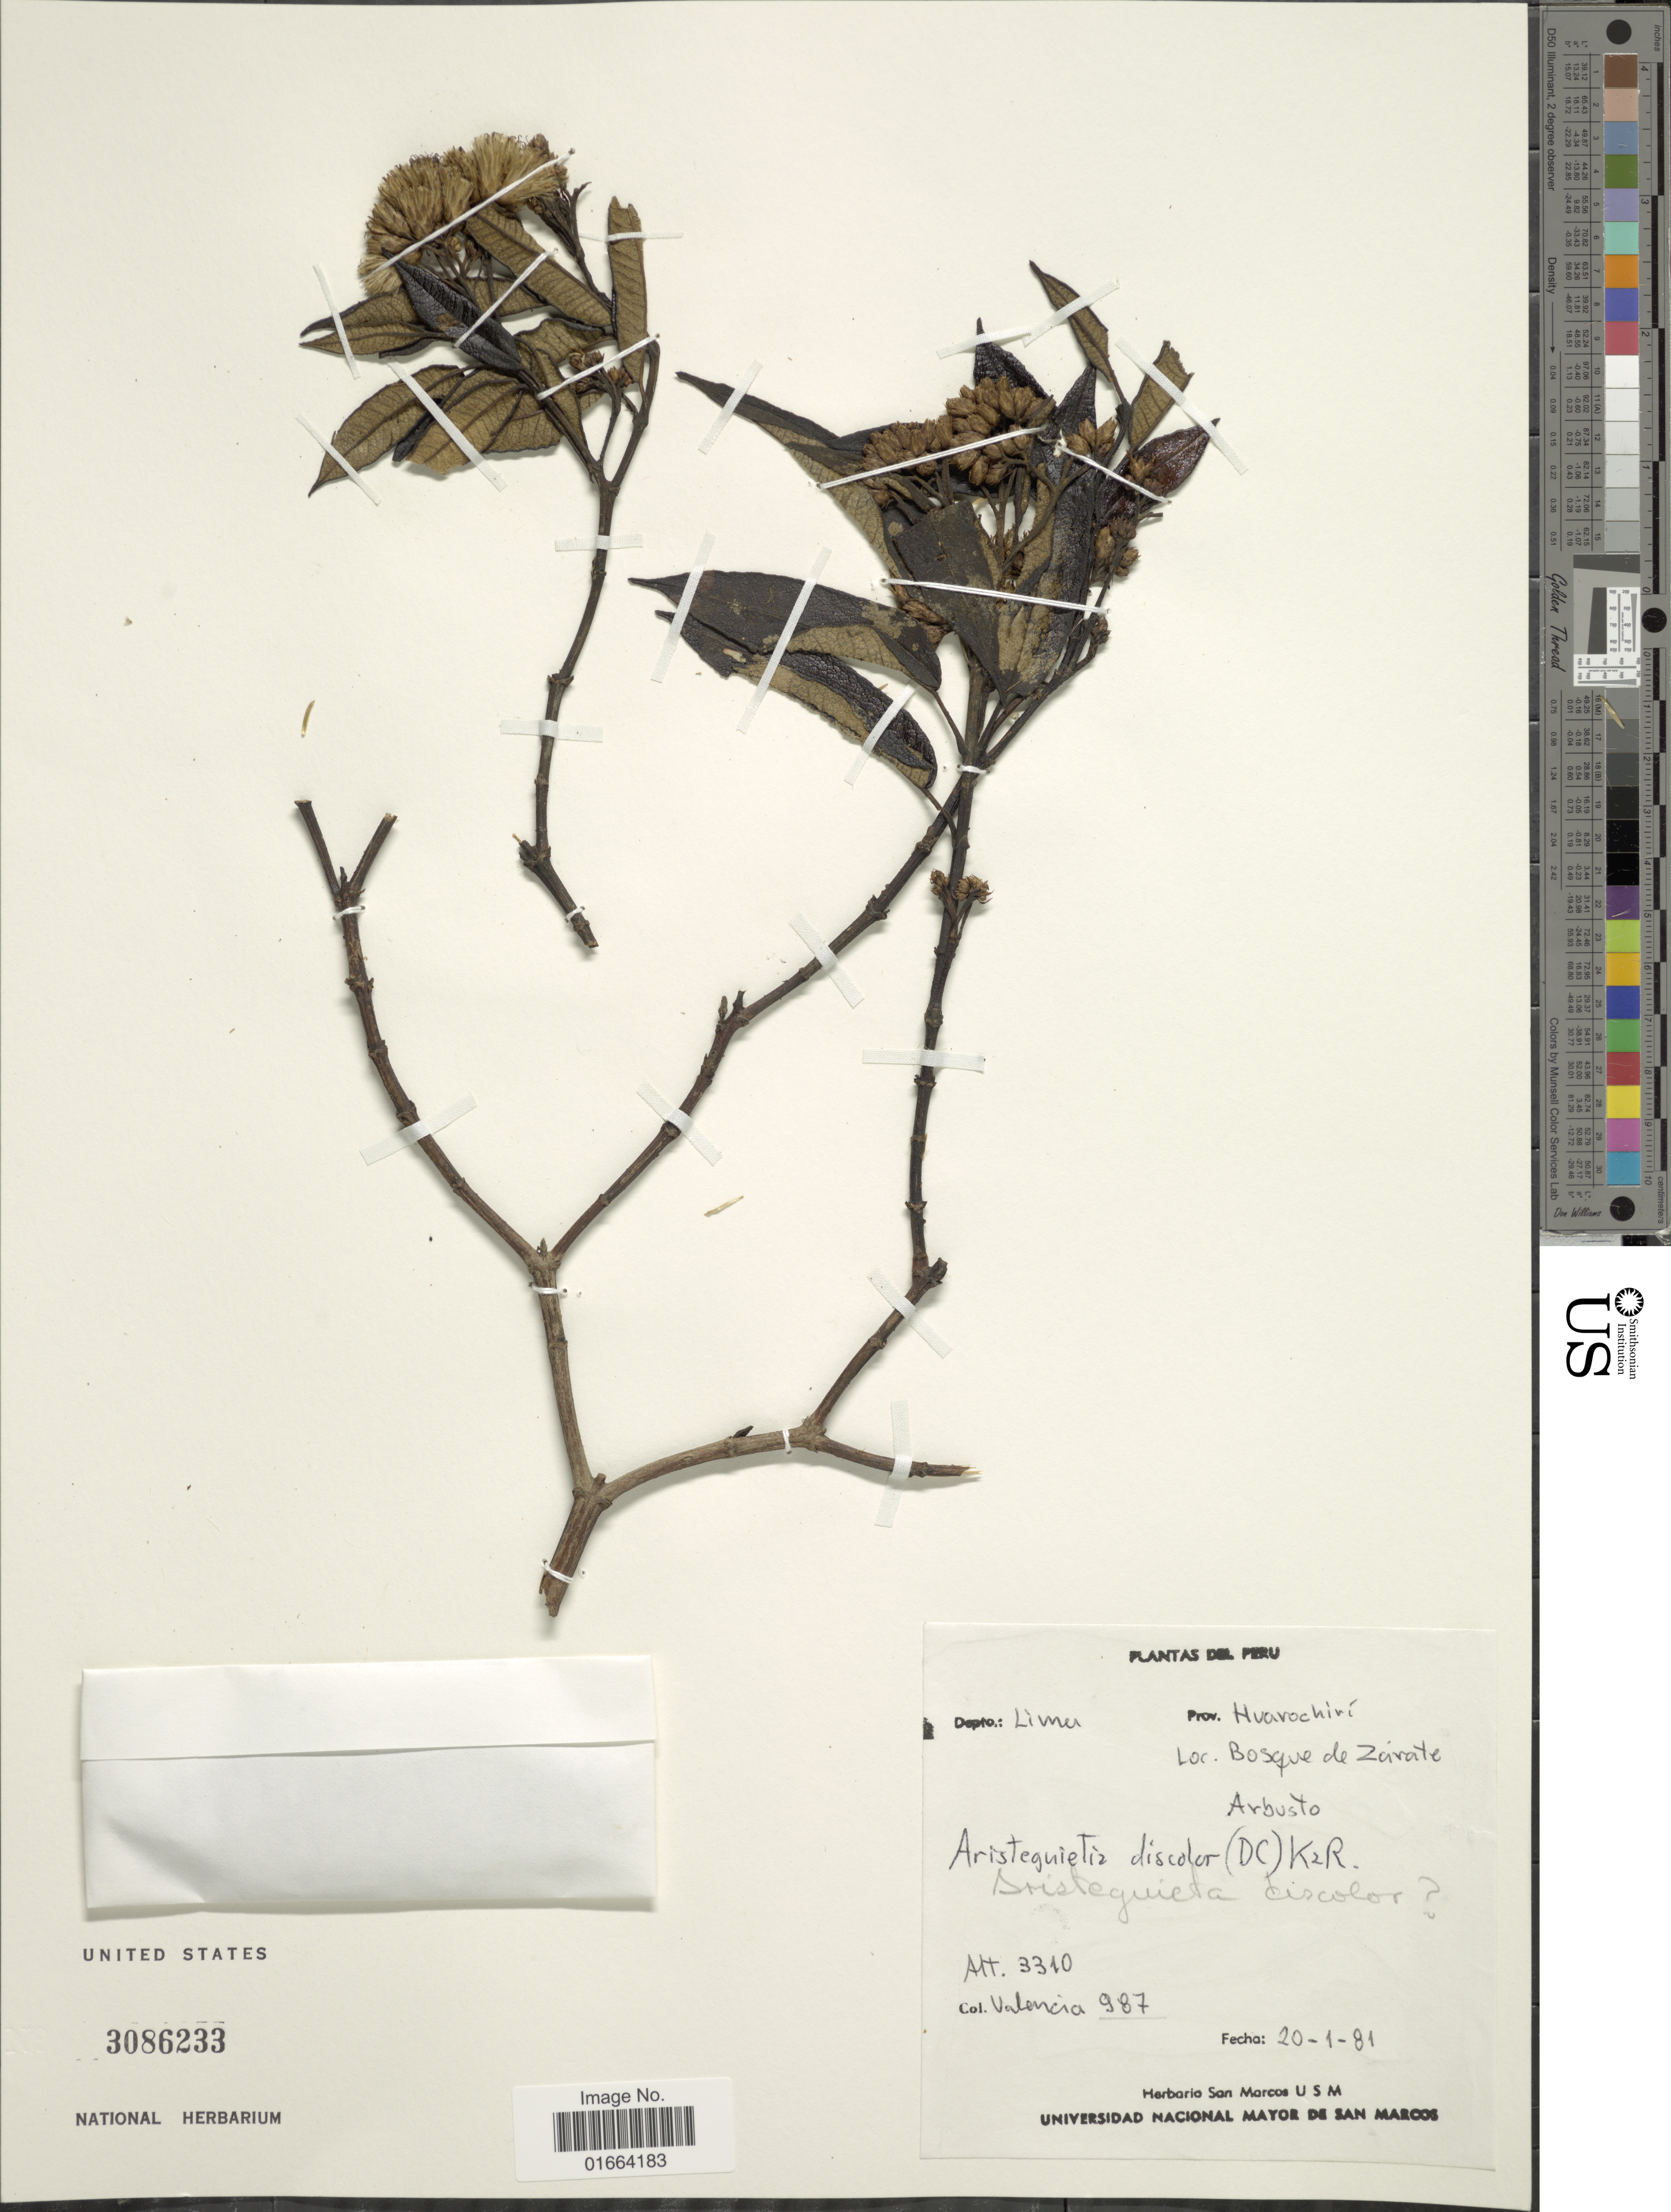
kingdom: Plantae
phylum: Tracheophyta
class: Magnoliopsida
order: Asterales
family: Asteraceae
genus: Aristeguietia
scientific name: Aristeguietia discolor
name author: (DC.) R.M. King & H. Rob.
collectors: -. Valencia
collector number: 987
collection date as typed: Transcribed d/m/y: 20/1/81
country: Peru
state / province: Lima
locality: Prov. Huarochirí. Bosque de Zarate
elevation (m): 3310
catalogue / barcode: US 3086233